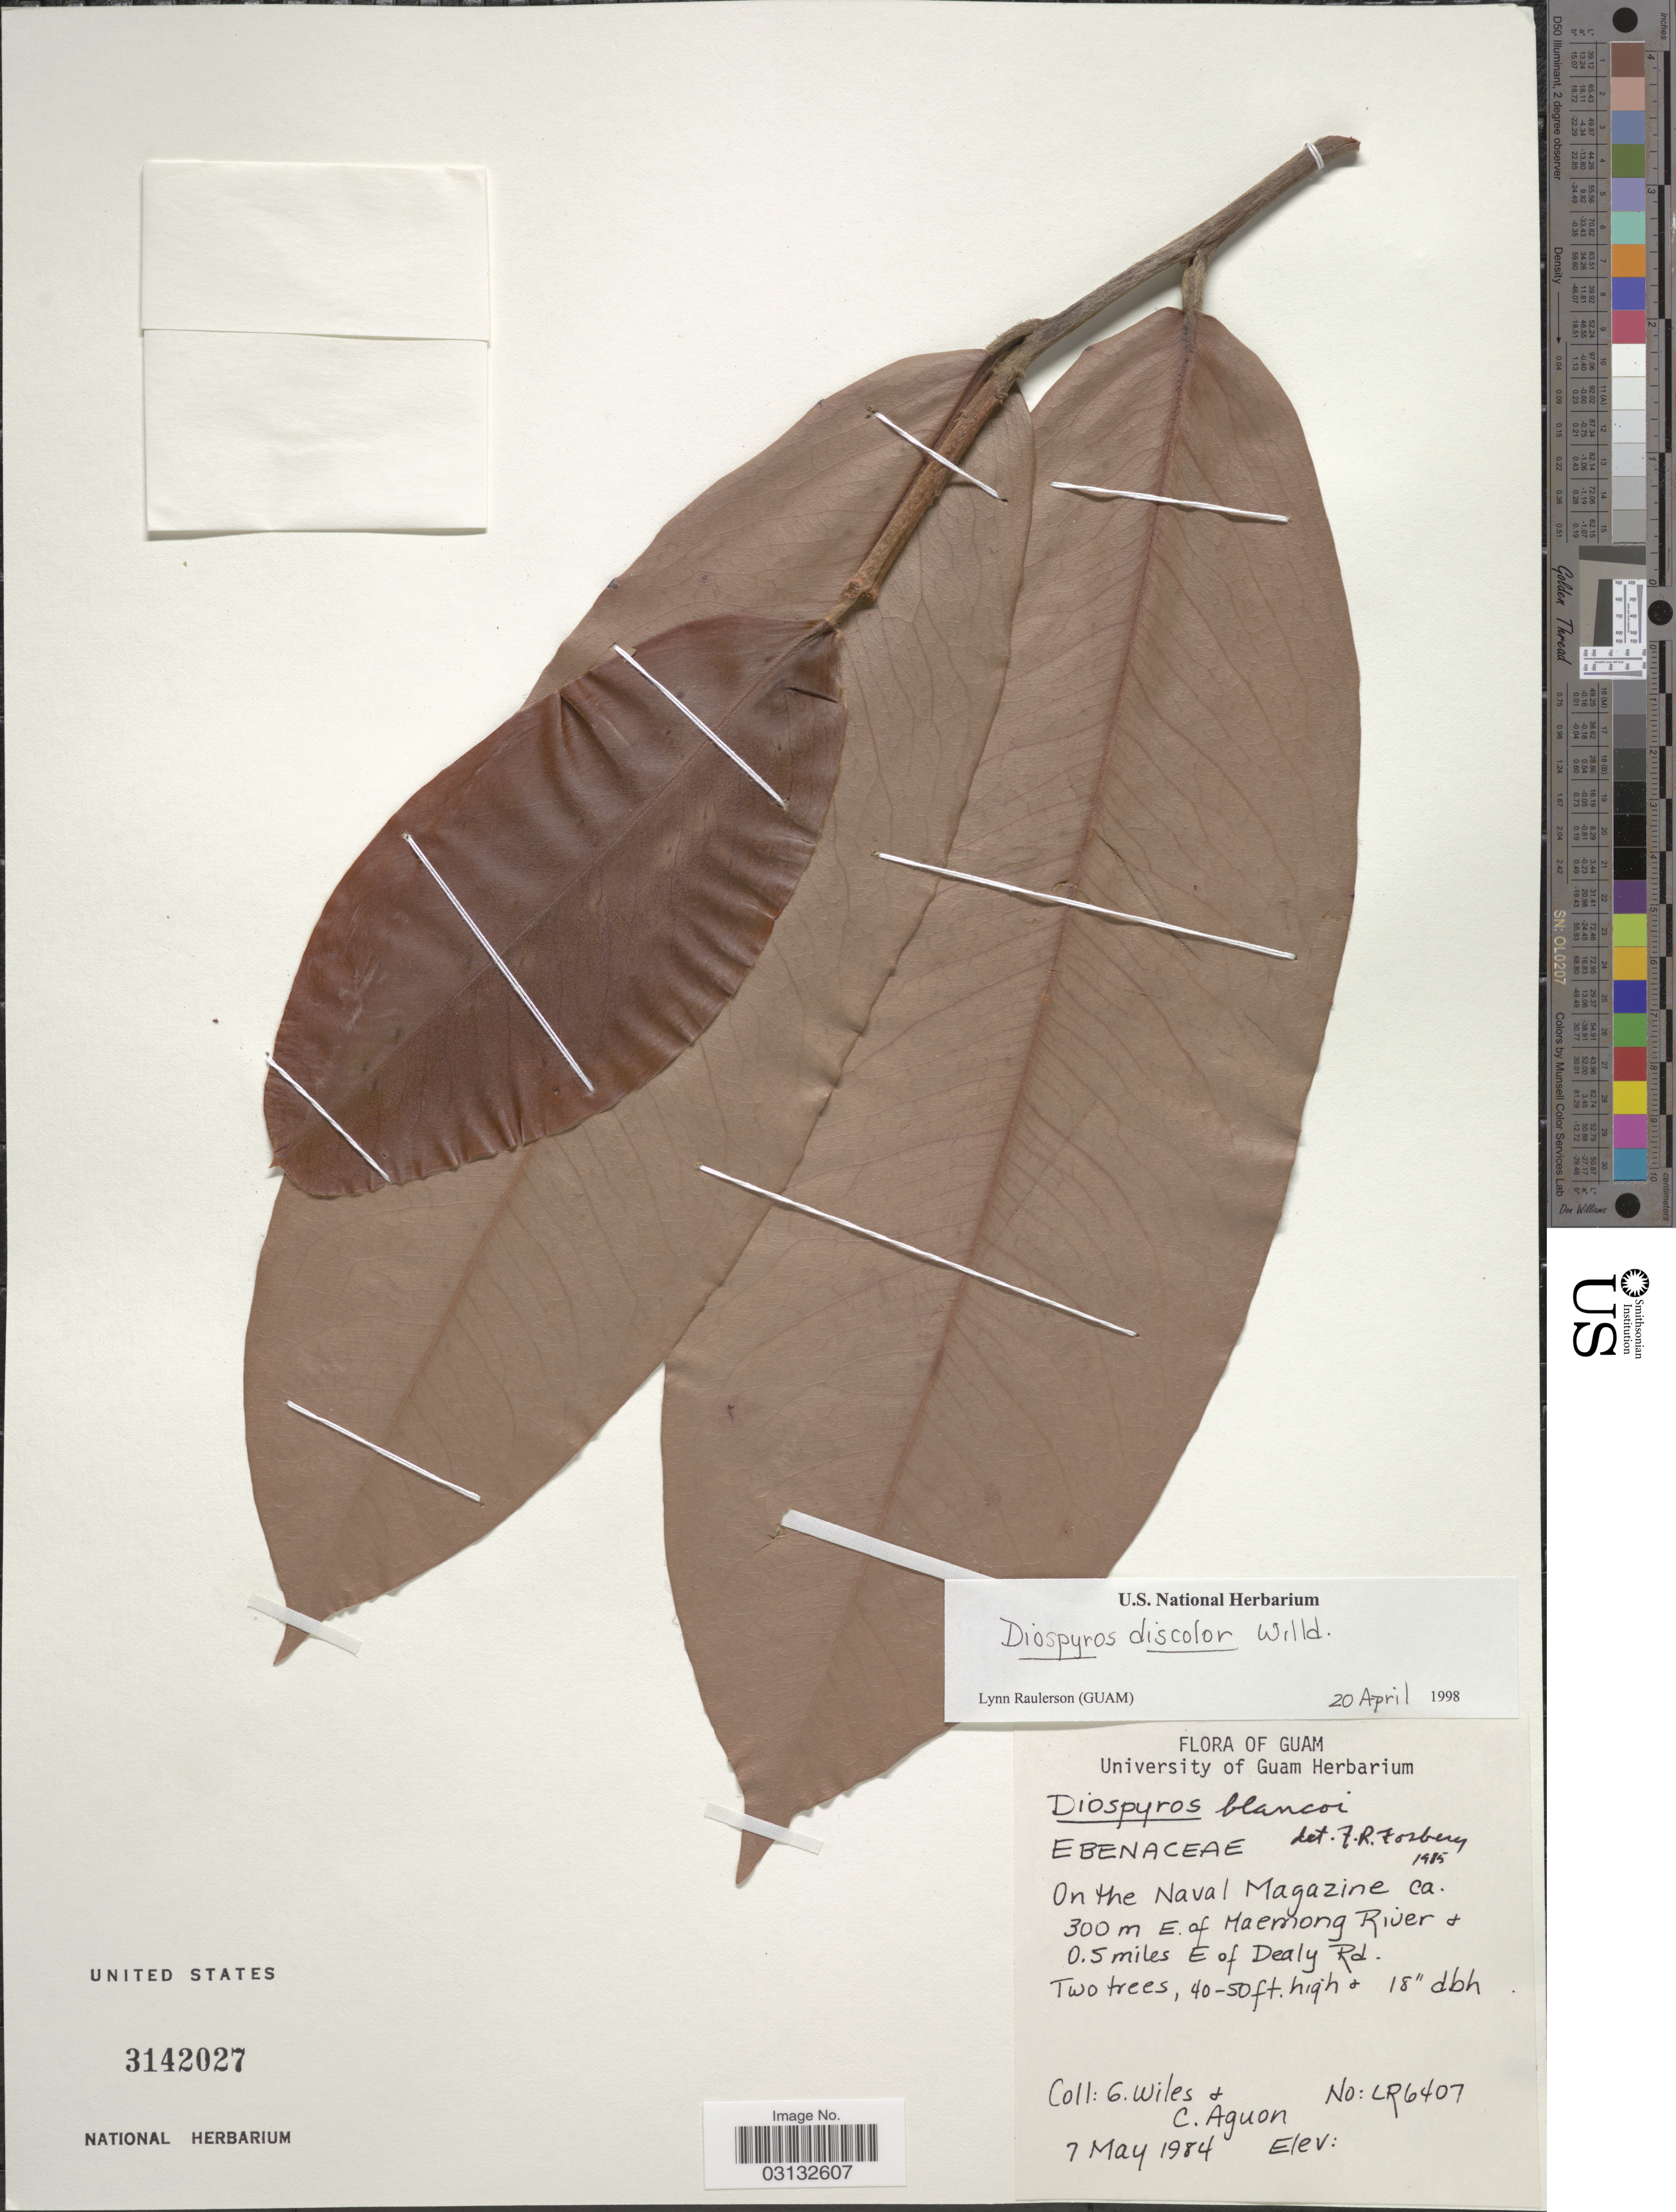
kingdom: Plantae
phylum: Tracheophyta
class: Magnoliopsida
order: Ericales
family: Ebenaceae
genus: Diospyros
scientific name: Diospyros discolor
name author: Willd.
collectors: G. Wiles & C. Aguon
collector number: LR6407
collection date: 1984-05-07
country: Guam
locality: On the Naval Magazine, E. of Maemong River & 0.5 miles E of Dealy Rd.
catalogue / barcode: US 3142027